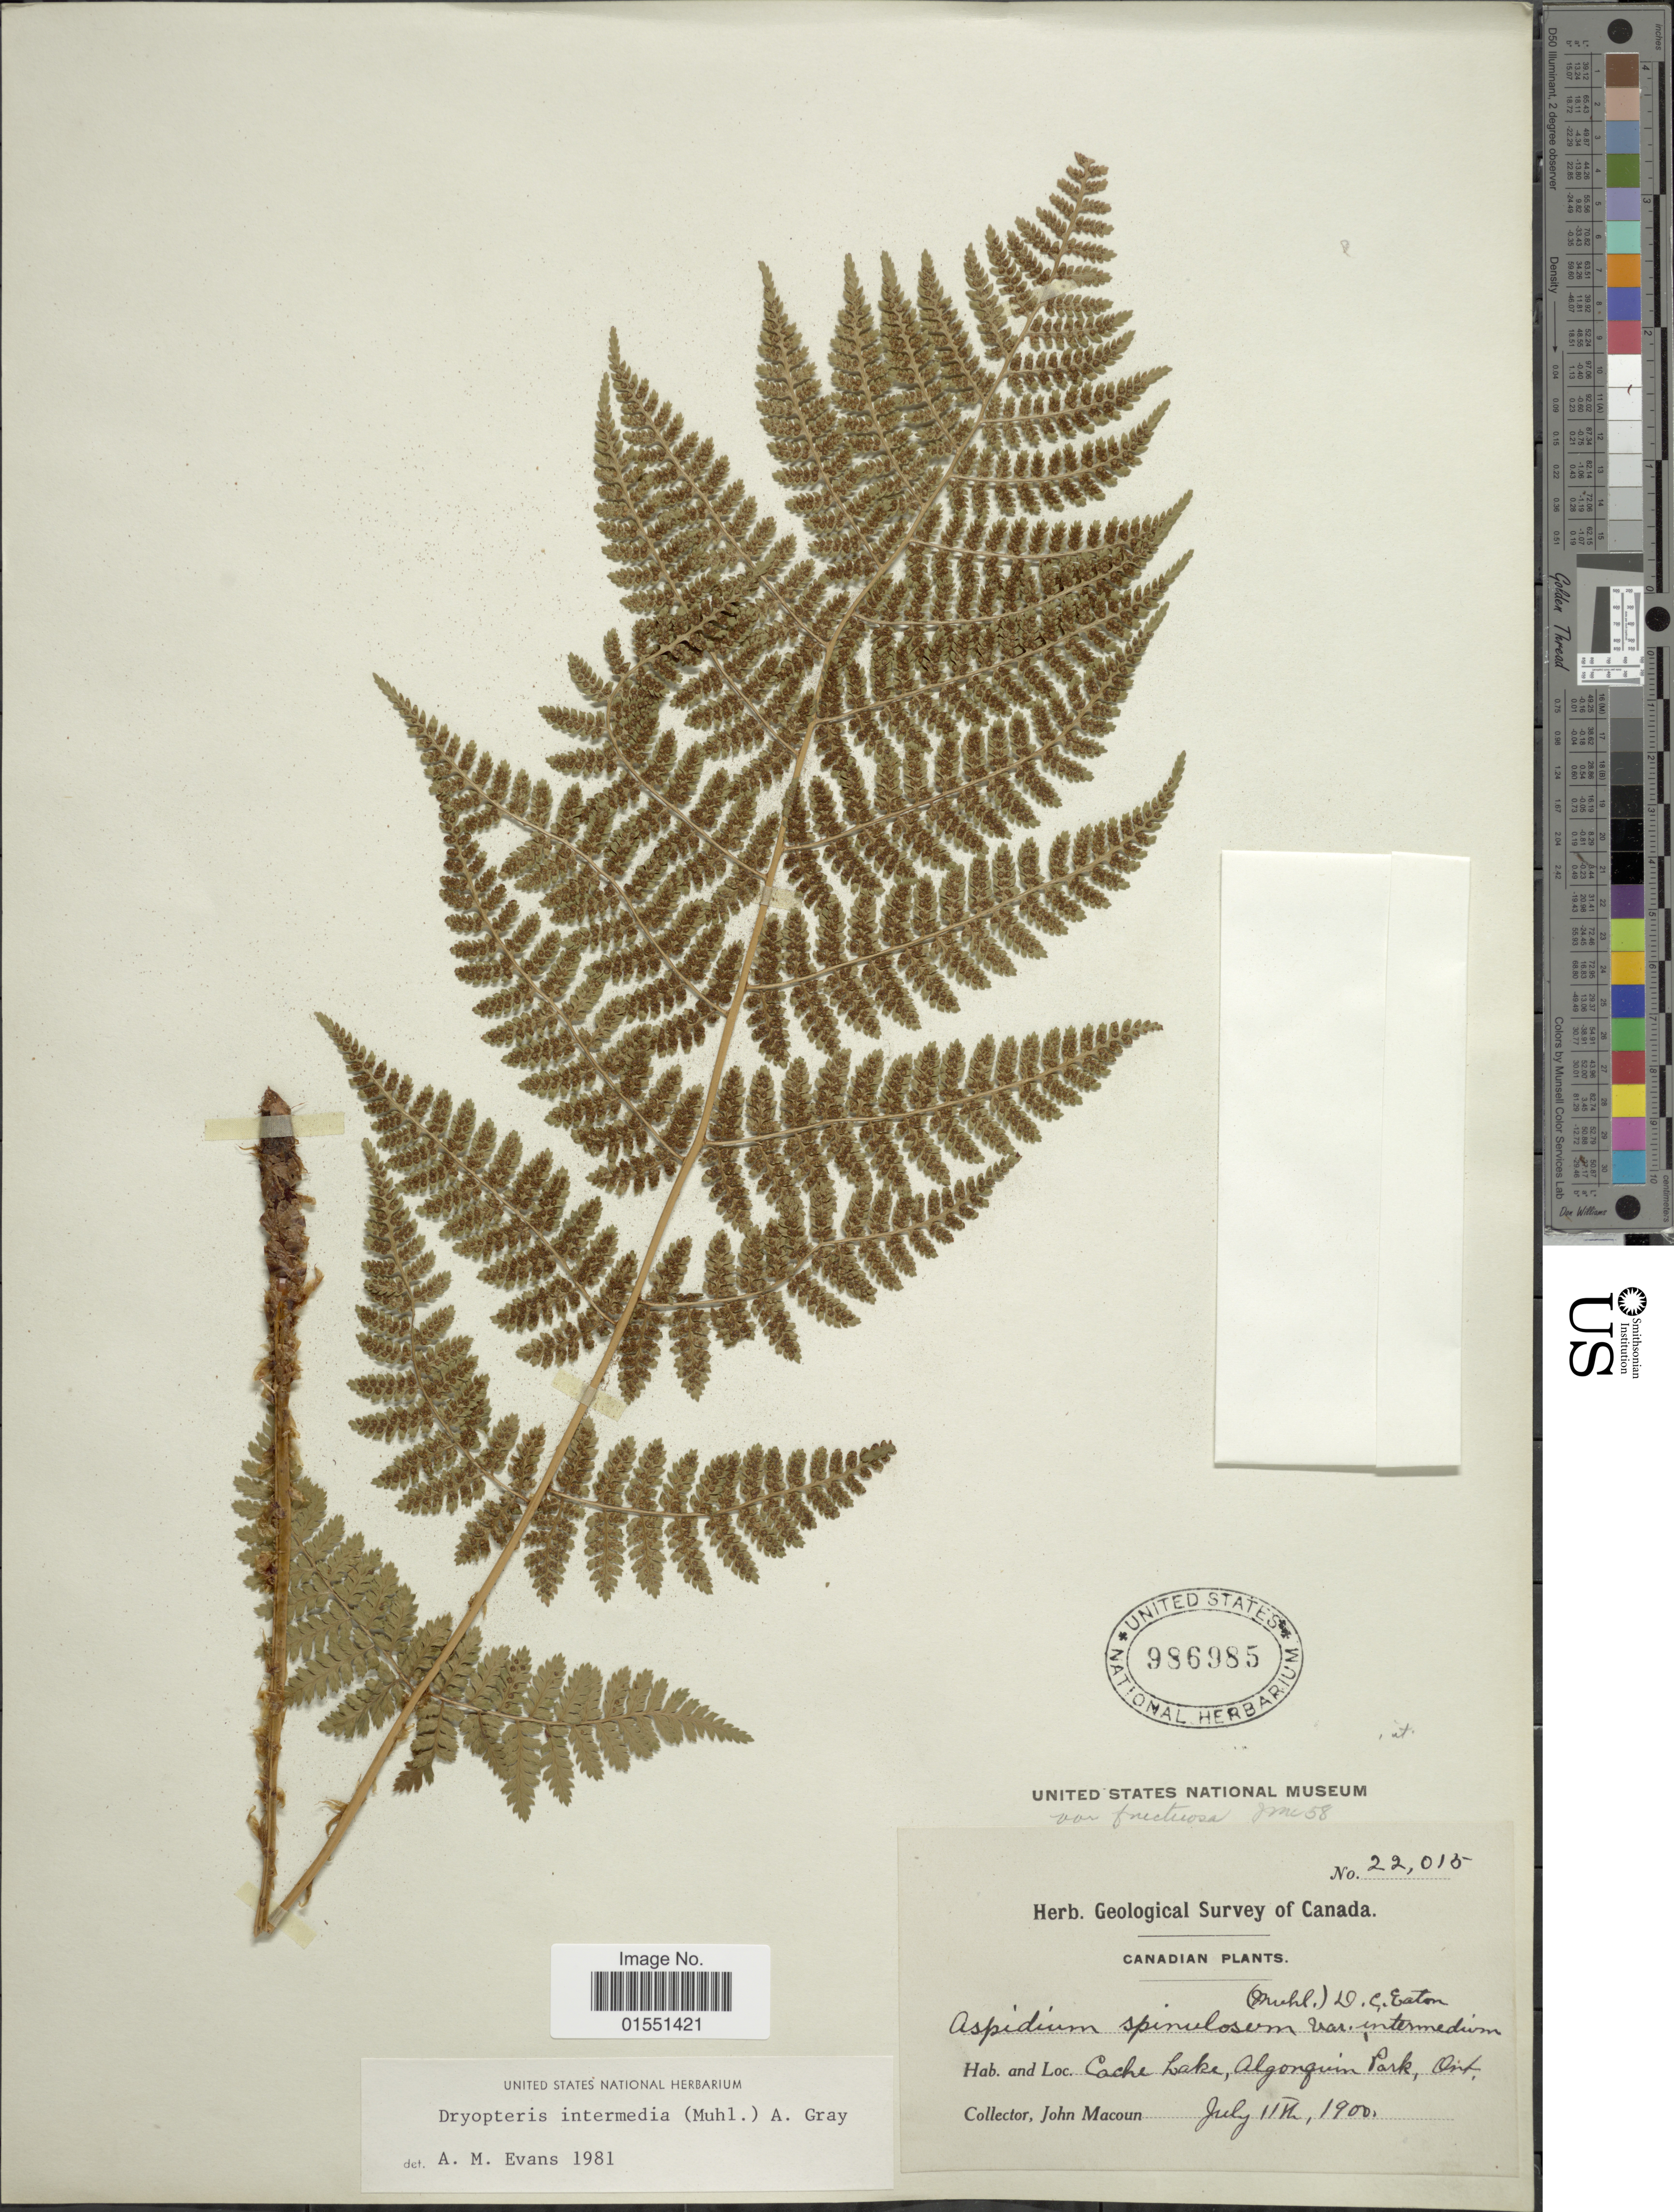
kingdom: Plantae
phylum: Tracheophyta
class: Polypodiopsida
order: Polypodiales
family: Dryopteridaceae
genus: Dryopteris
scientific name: Dryopteris intermedia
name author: (Muhl.) A. Gray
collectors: J. Macoun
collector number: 22015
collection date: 1900-07-11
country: Canada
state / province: Ontario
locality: Cache Lake, Algonguin Park, Ont.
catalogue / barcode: US 986985